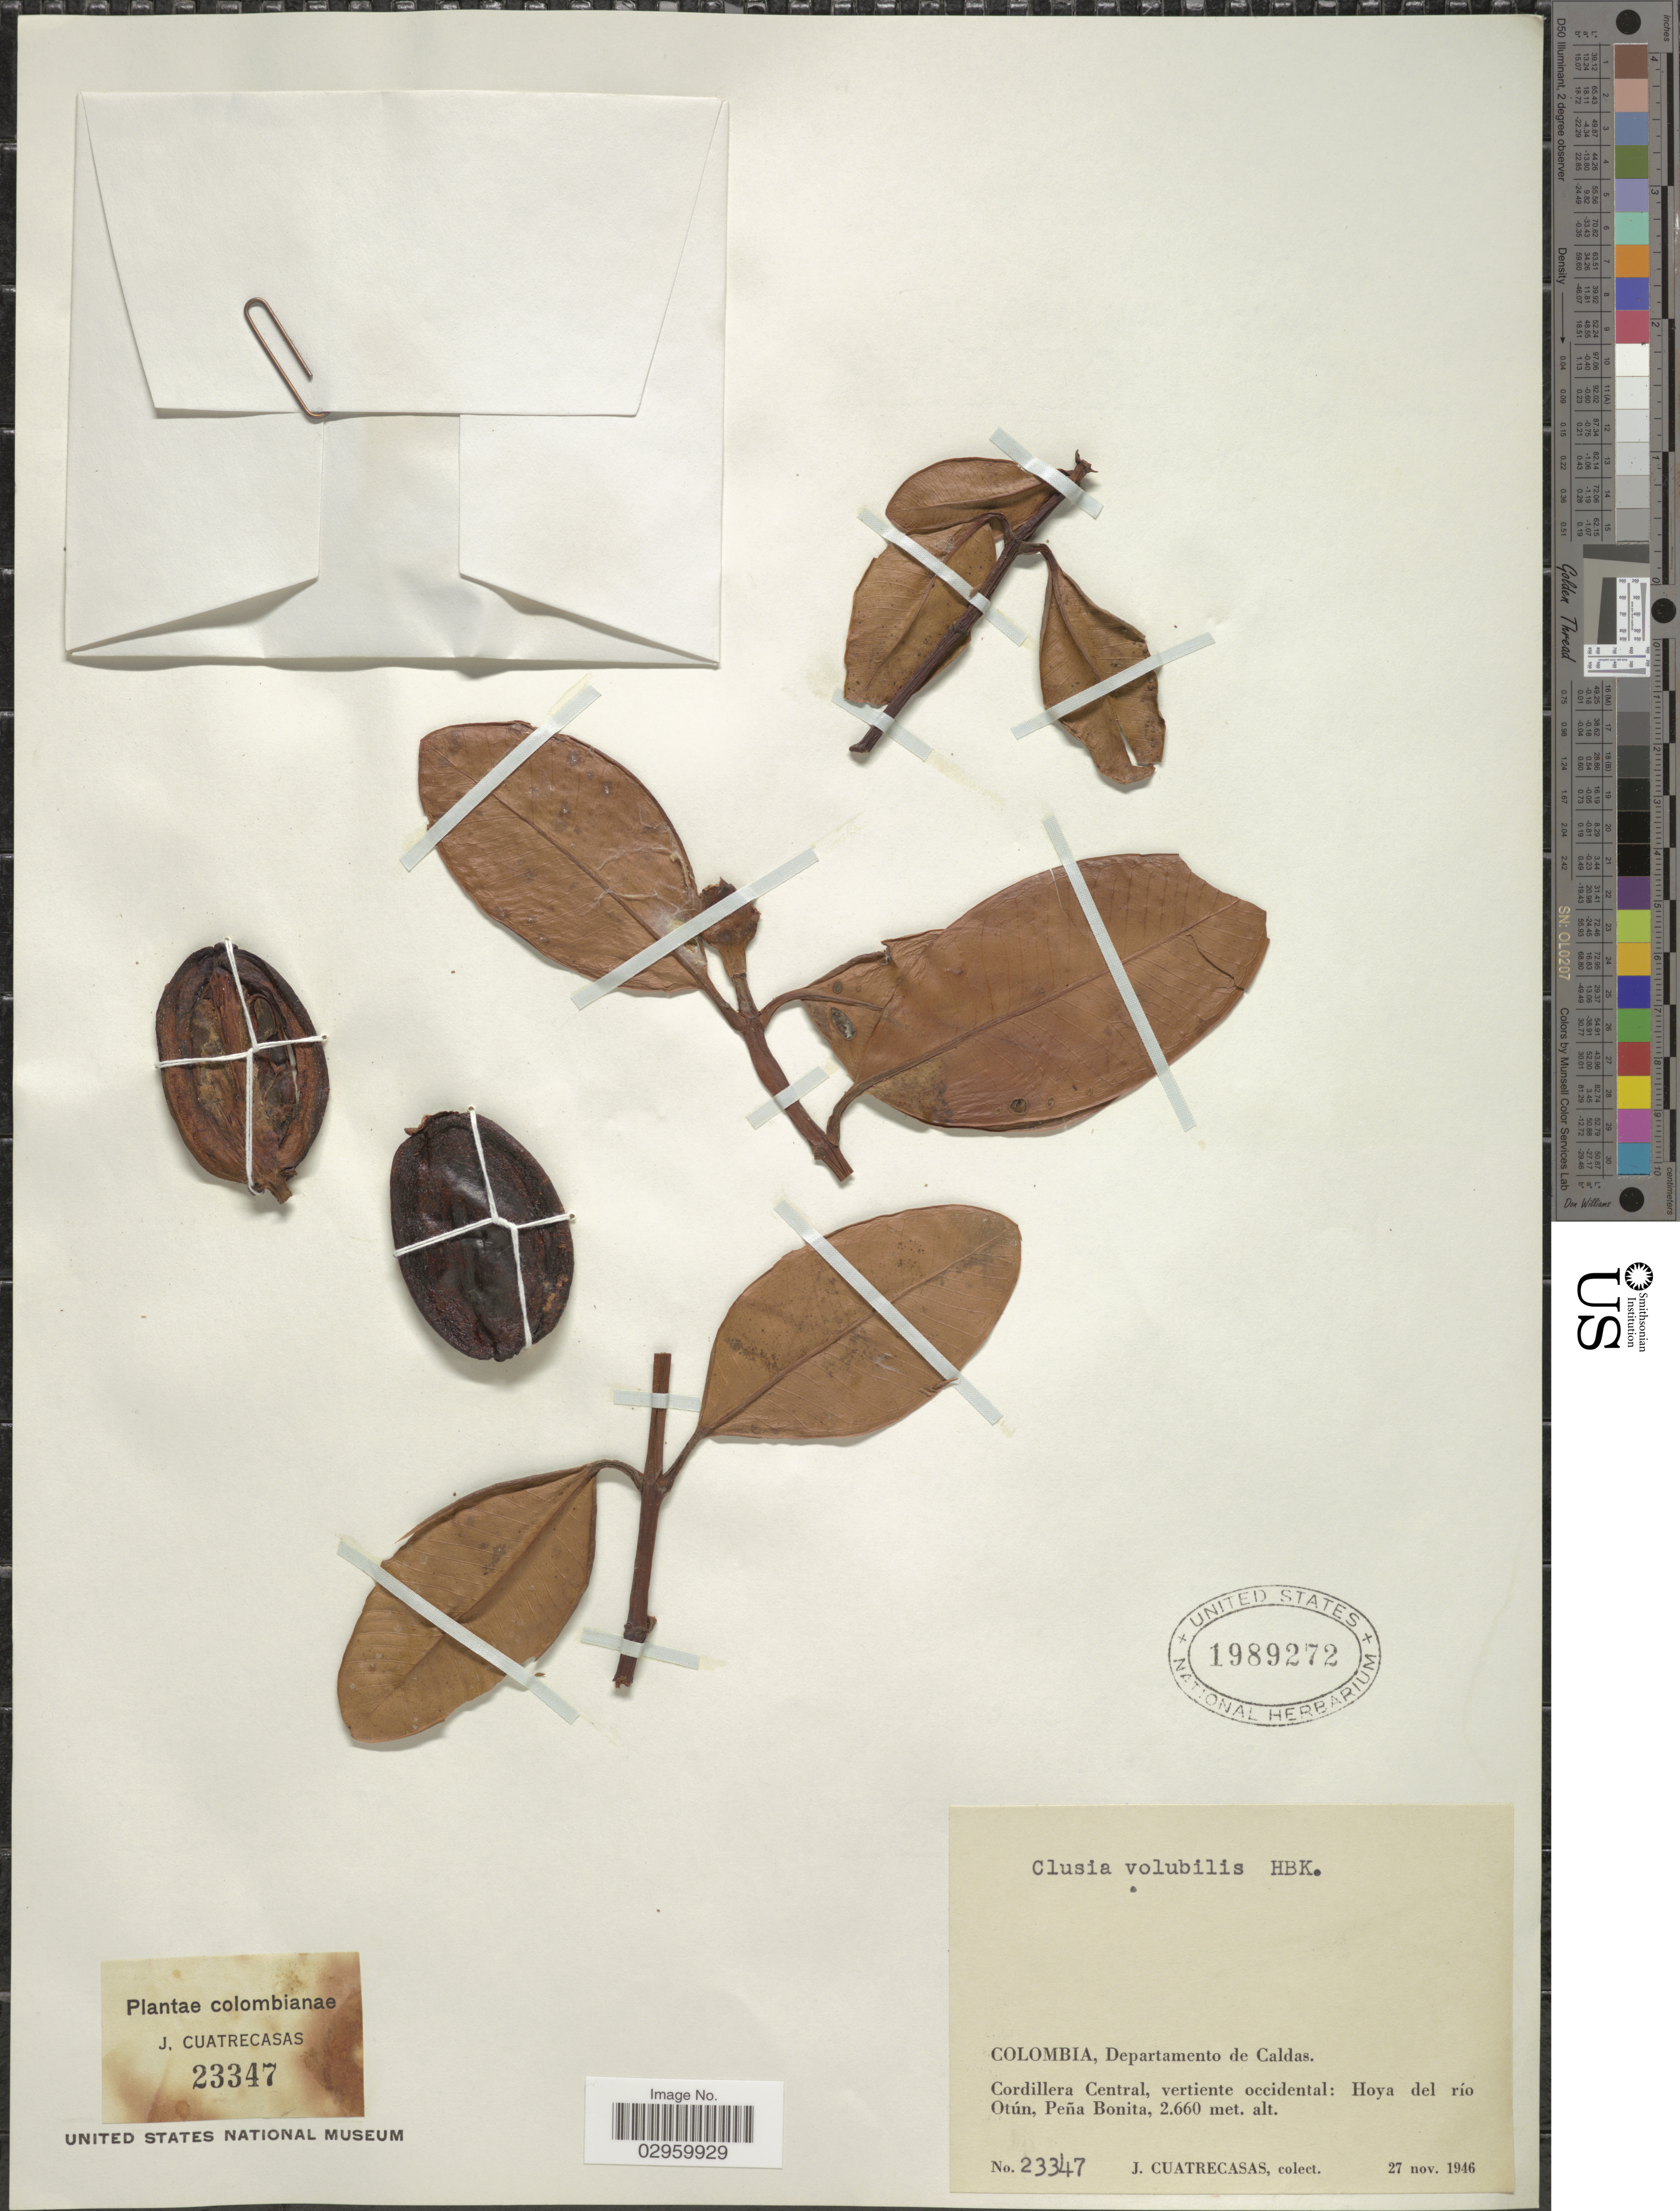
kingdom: Plantae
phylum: Tracheophyta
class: Magnoliopsida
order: Malpighiales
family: Clusiaceae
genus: Clusia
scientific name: Clusia volubilis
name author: Kunth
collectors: J. Cuatrecasas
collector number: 23347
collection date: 1946-11-27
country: Colombia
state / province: Caldas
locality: Departamento de Caldas, Cordillera Central, vertiente occidental: Hoya del río Otún, Peña Bonita.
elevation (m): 2660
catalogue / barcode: US 1989272